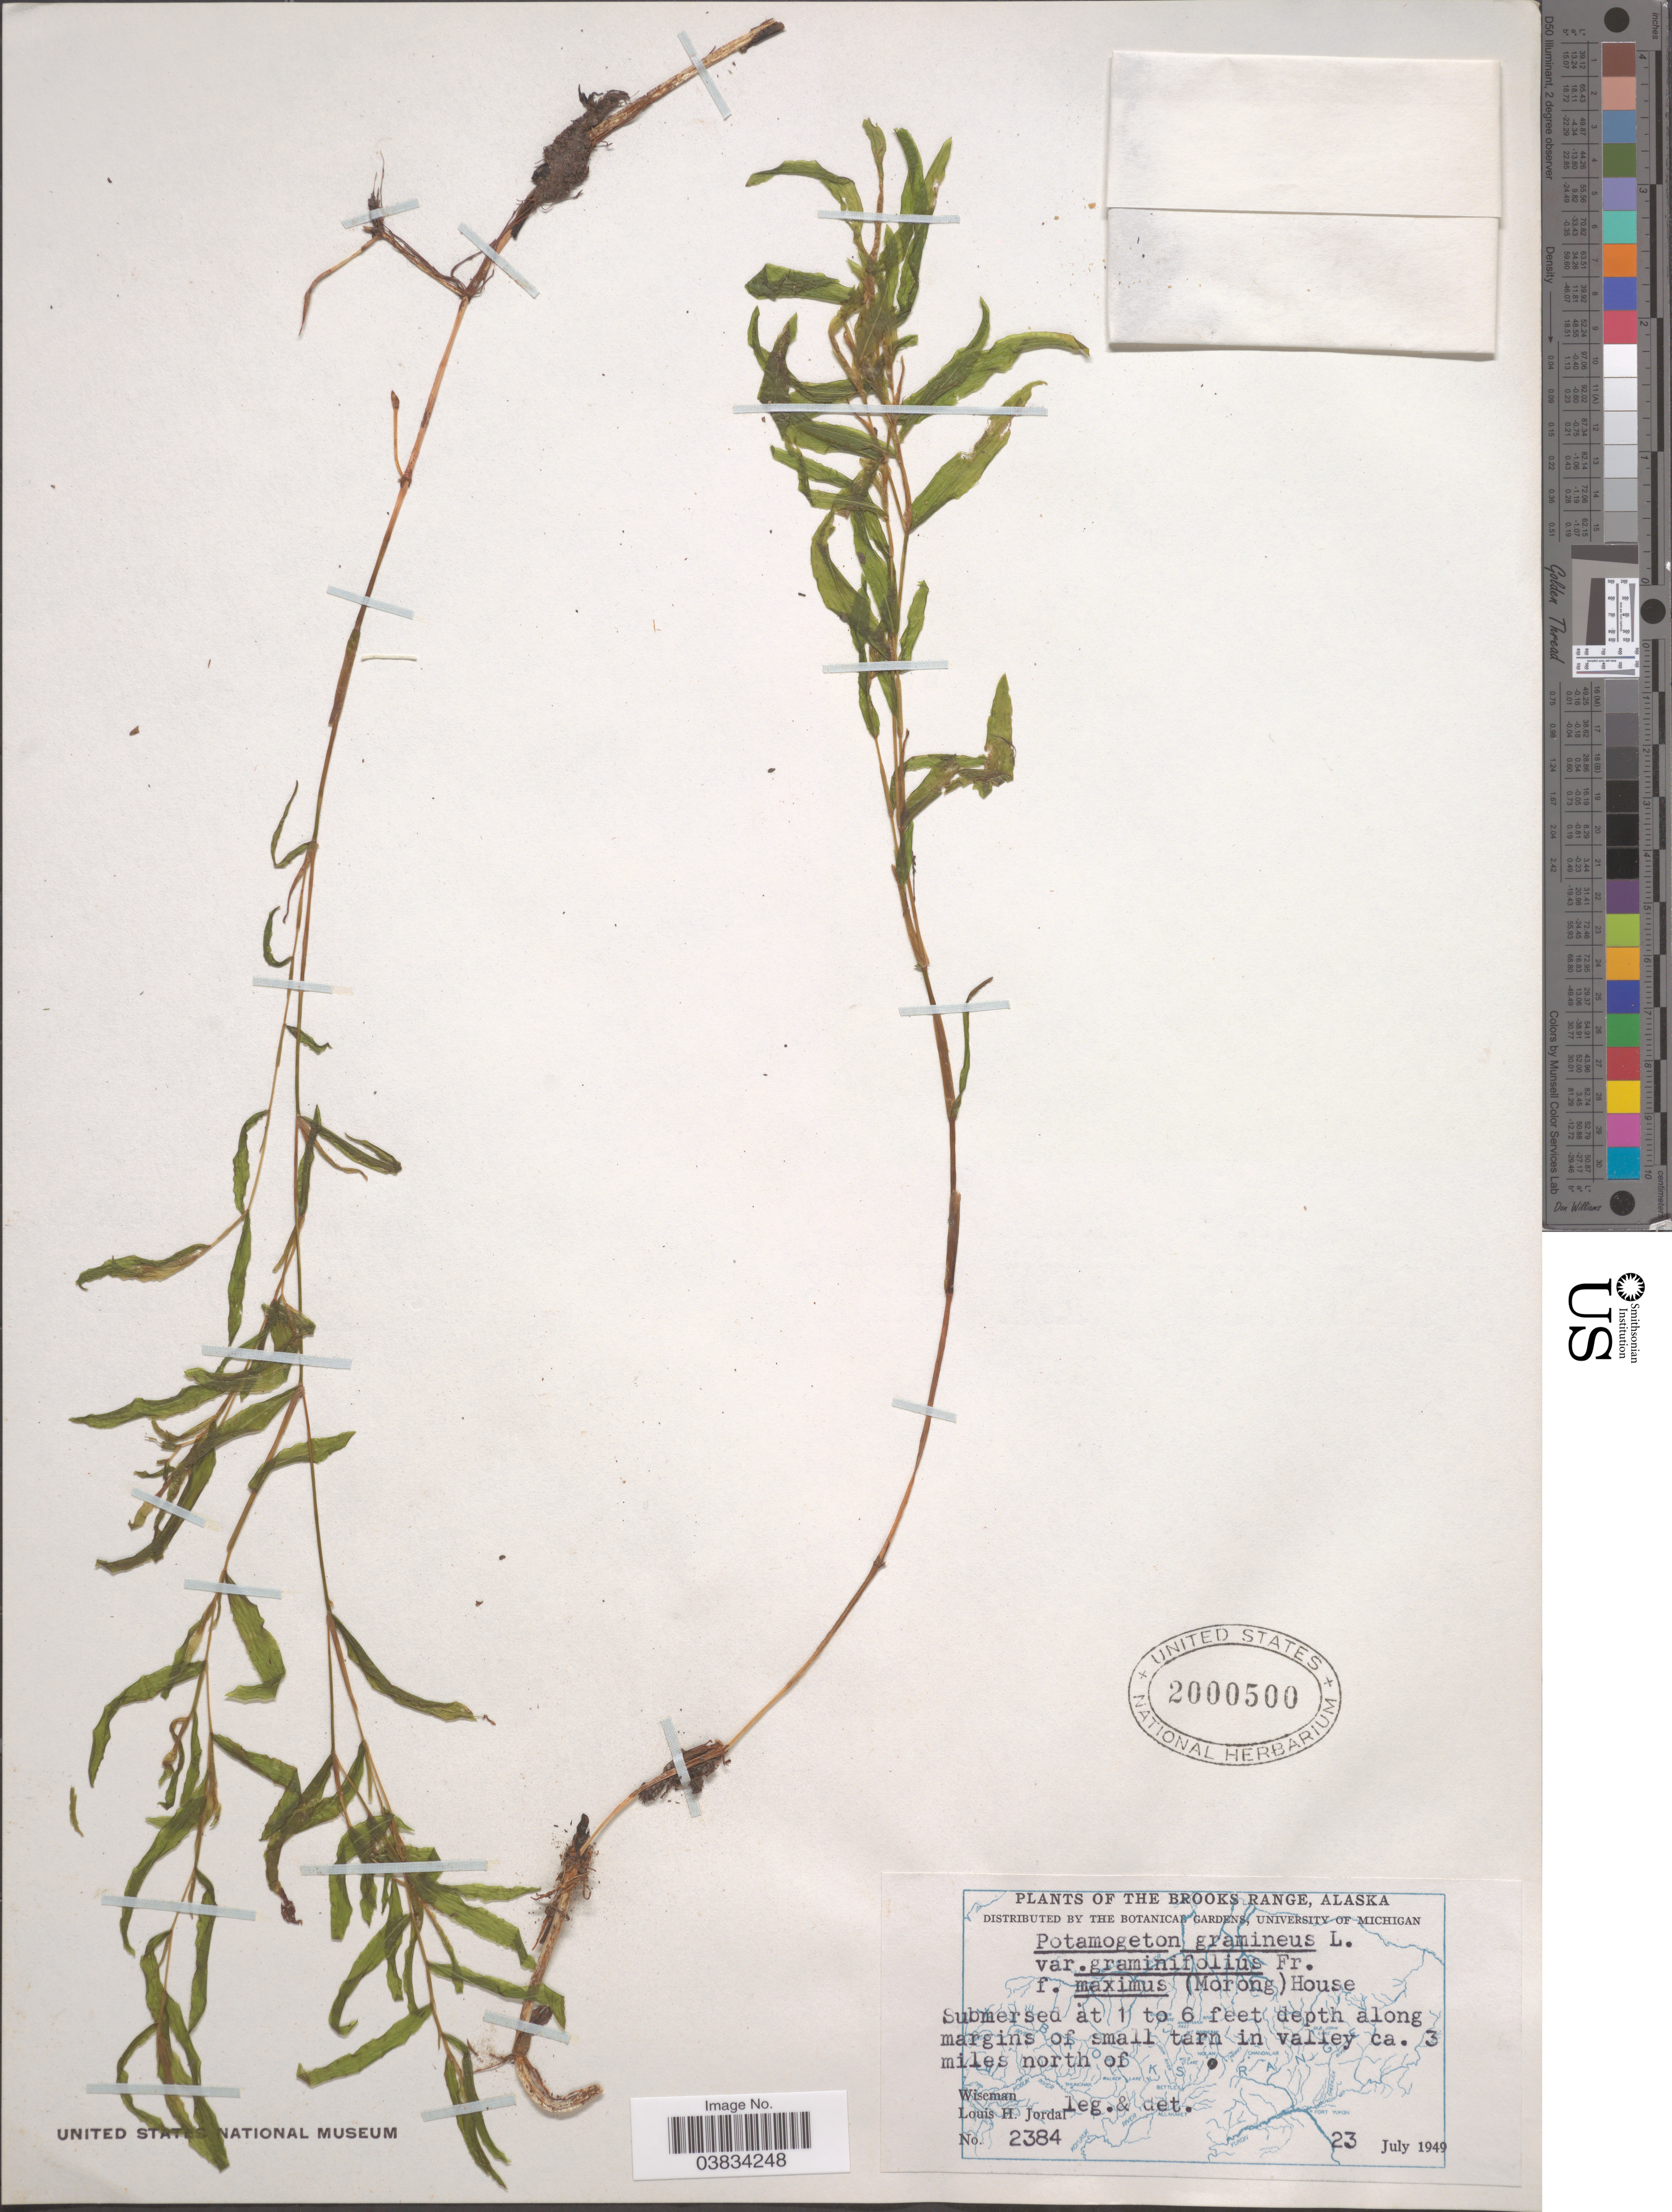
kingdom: Plantae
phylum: Tracheophyta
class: Liliopsida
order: Alismatales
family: Potamogetonaceae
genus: Potamogeton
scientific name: Potamogeton gramineus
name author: L.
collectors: L. Jordal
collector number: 2384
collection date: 1949-07-23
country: United States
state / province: Alaska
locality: The Brooks Range. In valley ca. 3 miles north of Wiseman.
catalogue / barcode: US 2000500